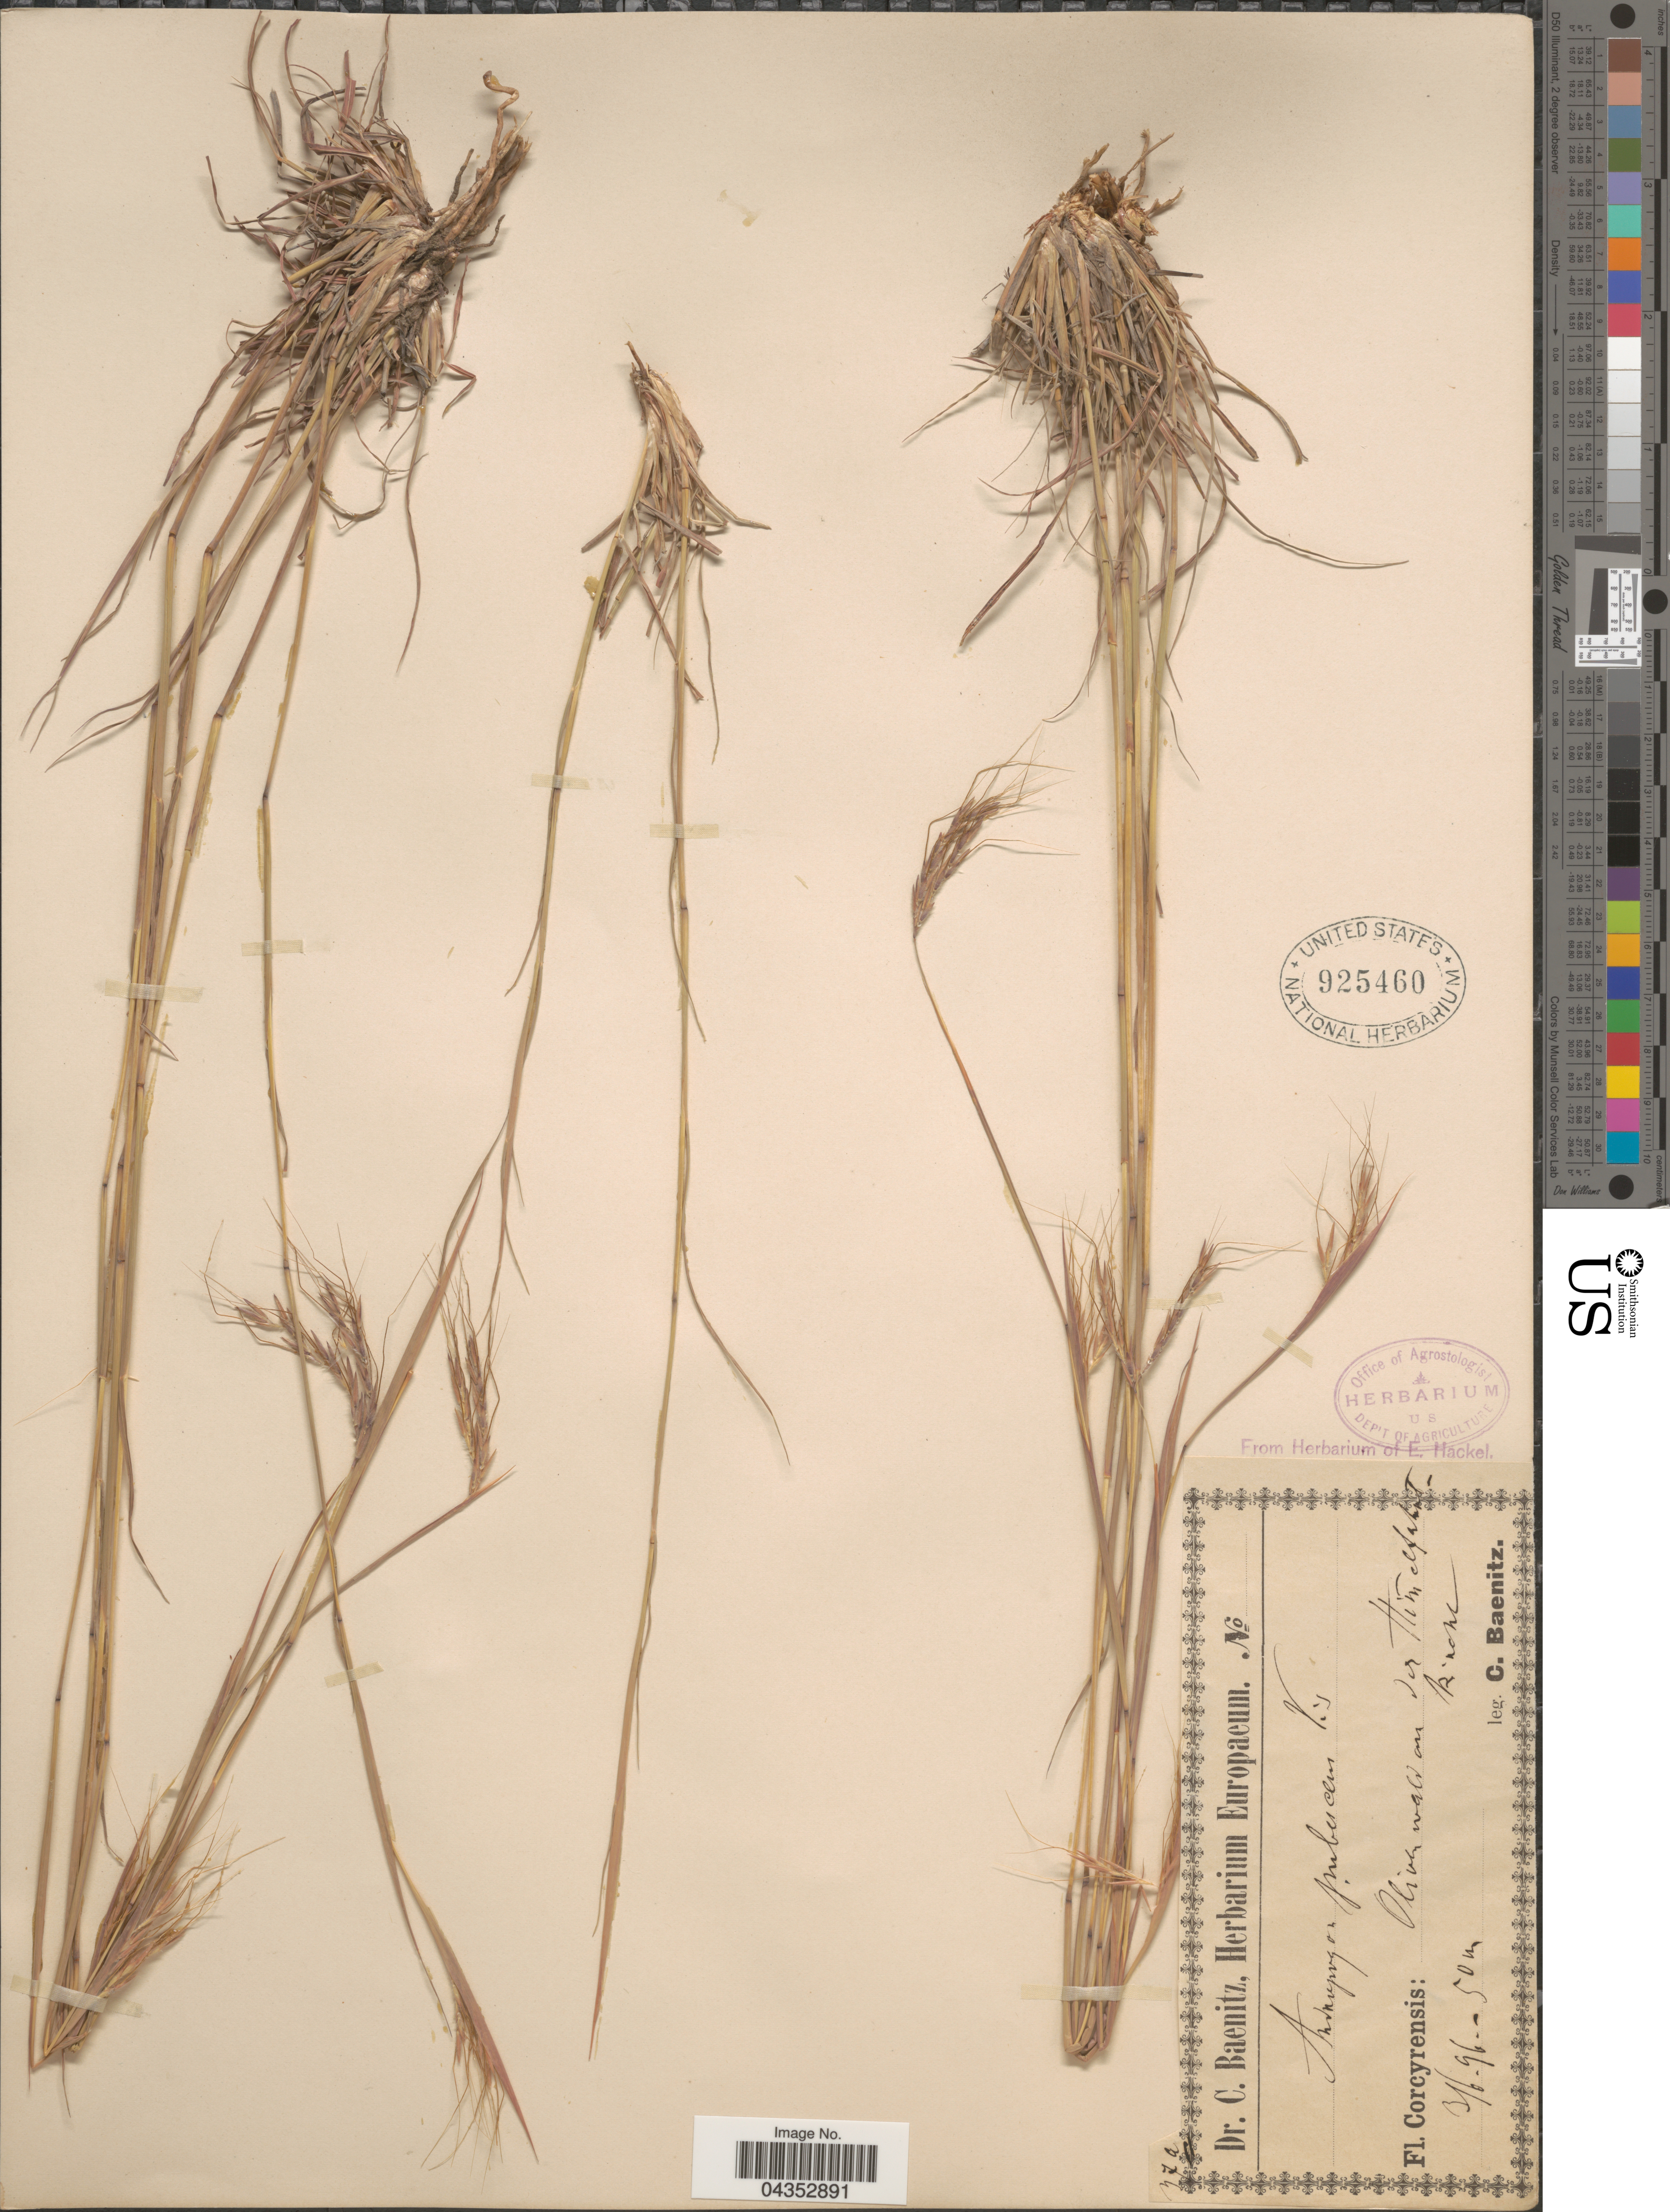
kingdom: Plantae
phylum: Tracheophyta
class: Liliopsida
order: Poales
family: Poaceae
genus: Hyparrhenia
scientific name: Hyparrhenia hirta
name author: (L.) Stapf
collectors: C. G. Baenitz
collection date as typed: Transcribed d/m/y: 3/6/96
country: Greece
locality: Corcyrensis: Oliven wald an der Himmelfahrtkirche.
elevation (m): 50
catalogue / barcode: US 925460